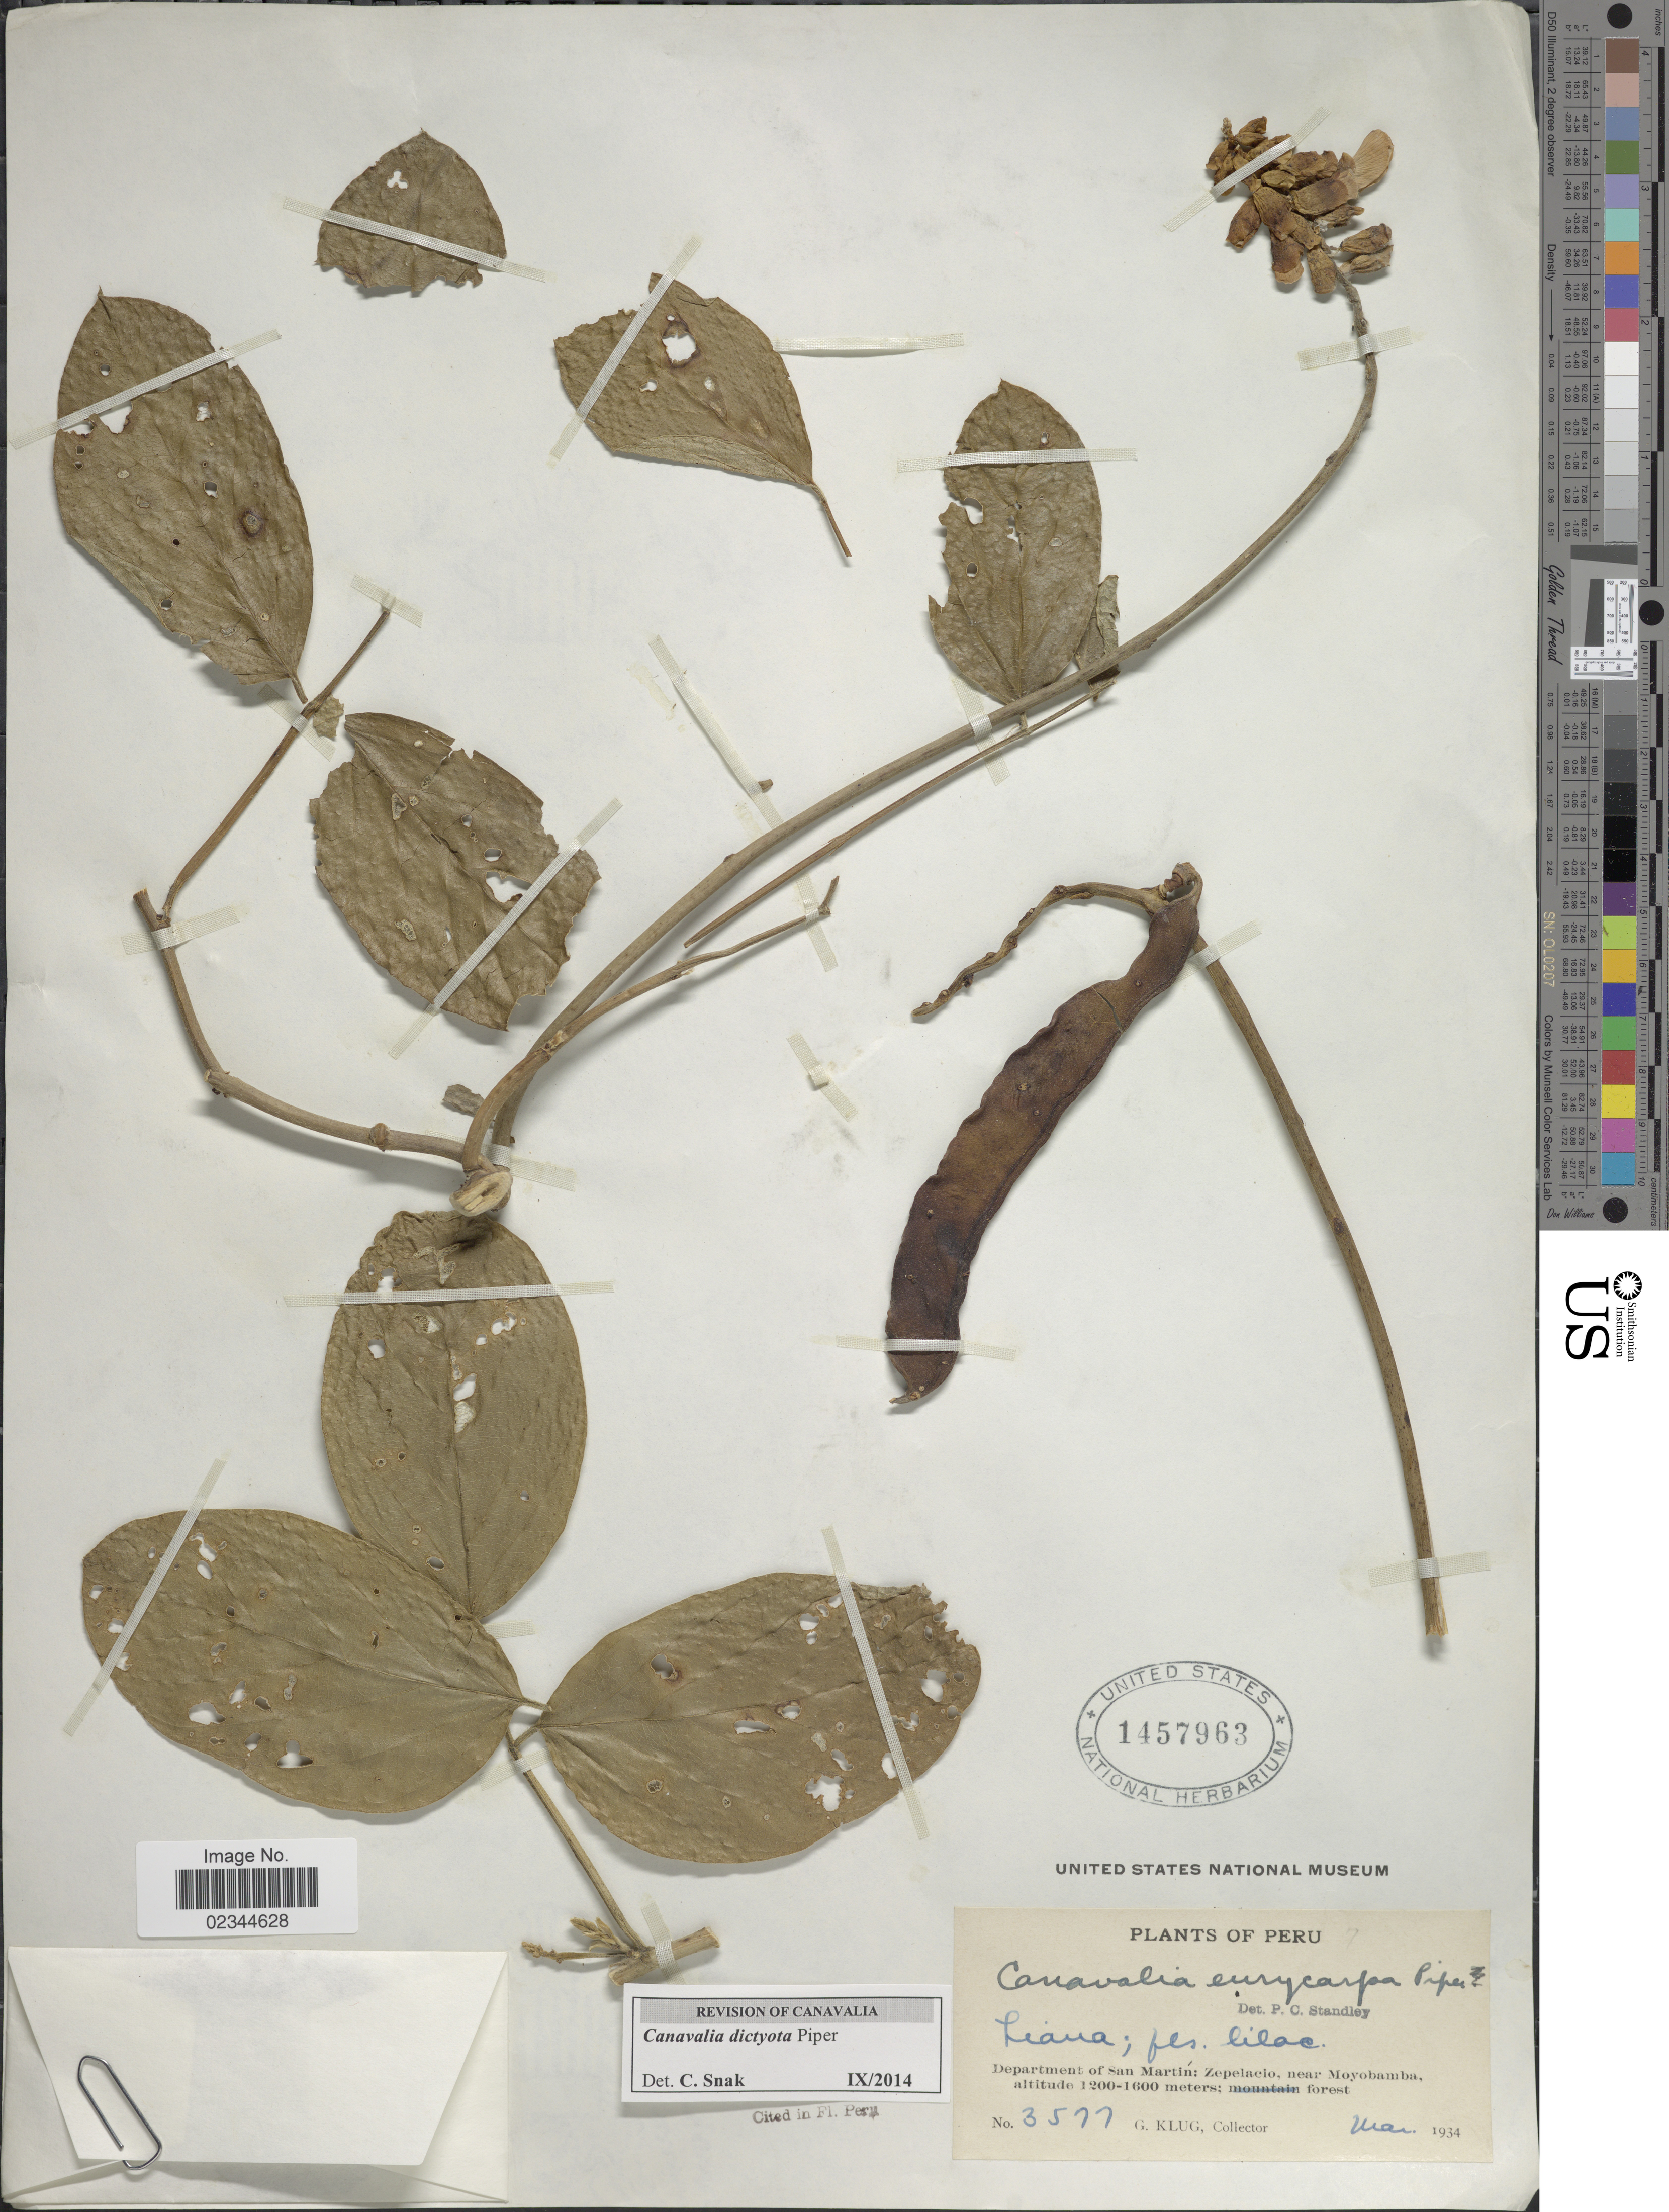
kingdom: Plantae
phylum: Tracheophyta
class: Magnoliopsida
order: Fabales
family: Fabaceae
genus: Canavalia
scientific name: Canavalia dictyota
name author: Piper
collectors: G. Klug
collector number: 3577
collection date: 1934-03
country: Peru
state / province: San Martín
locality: Zepelacio, near Moyobamba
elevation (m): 1200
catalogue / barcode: US 1457963